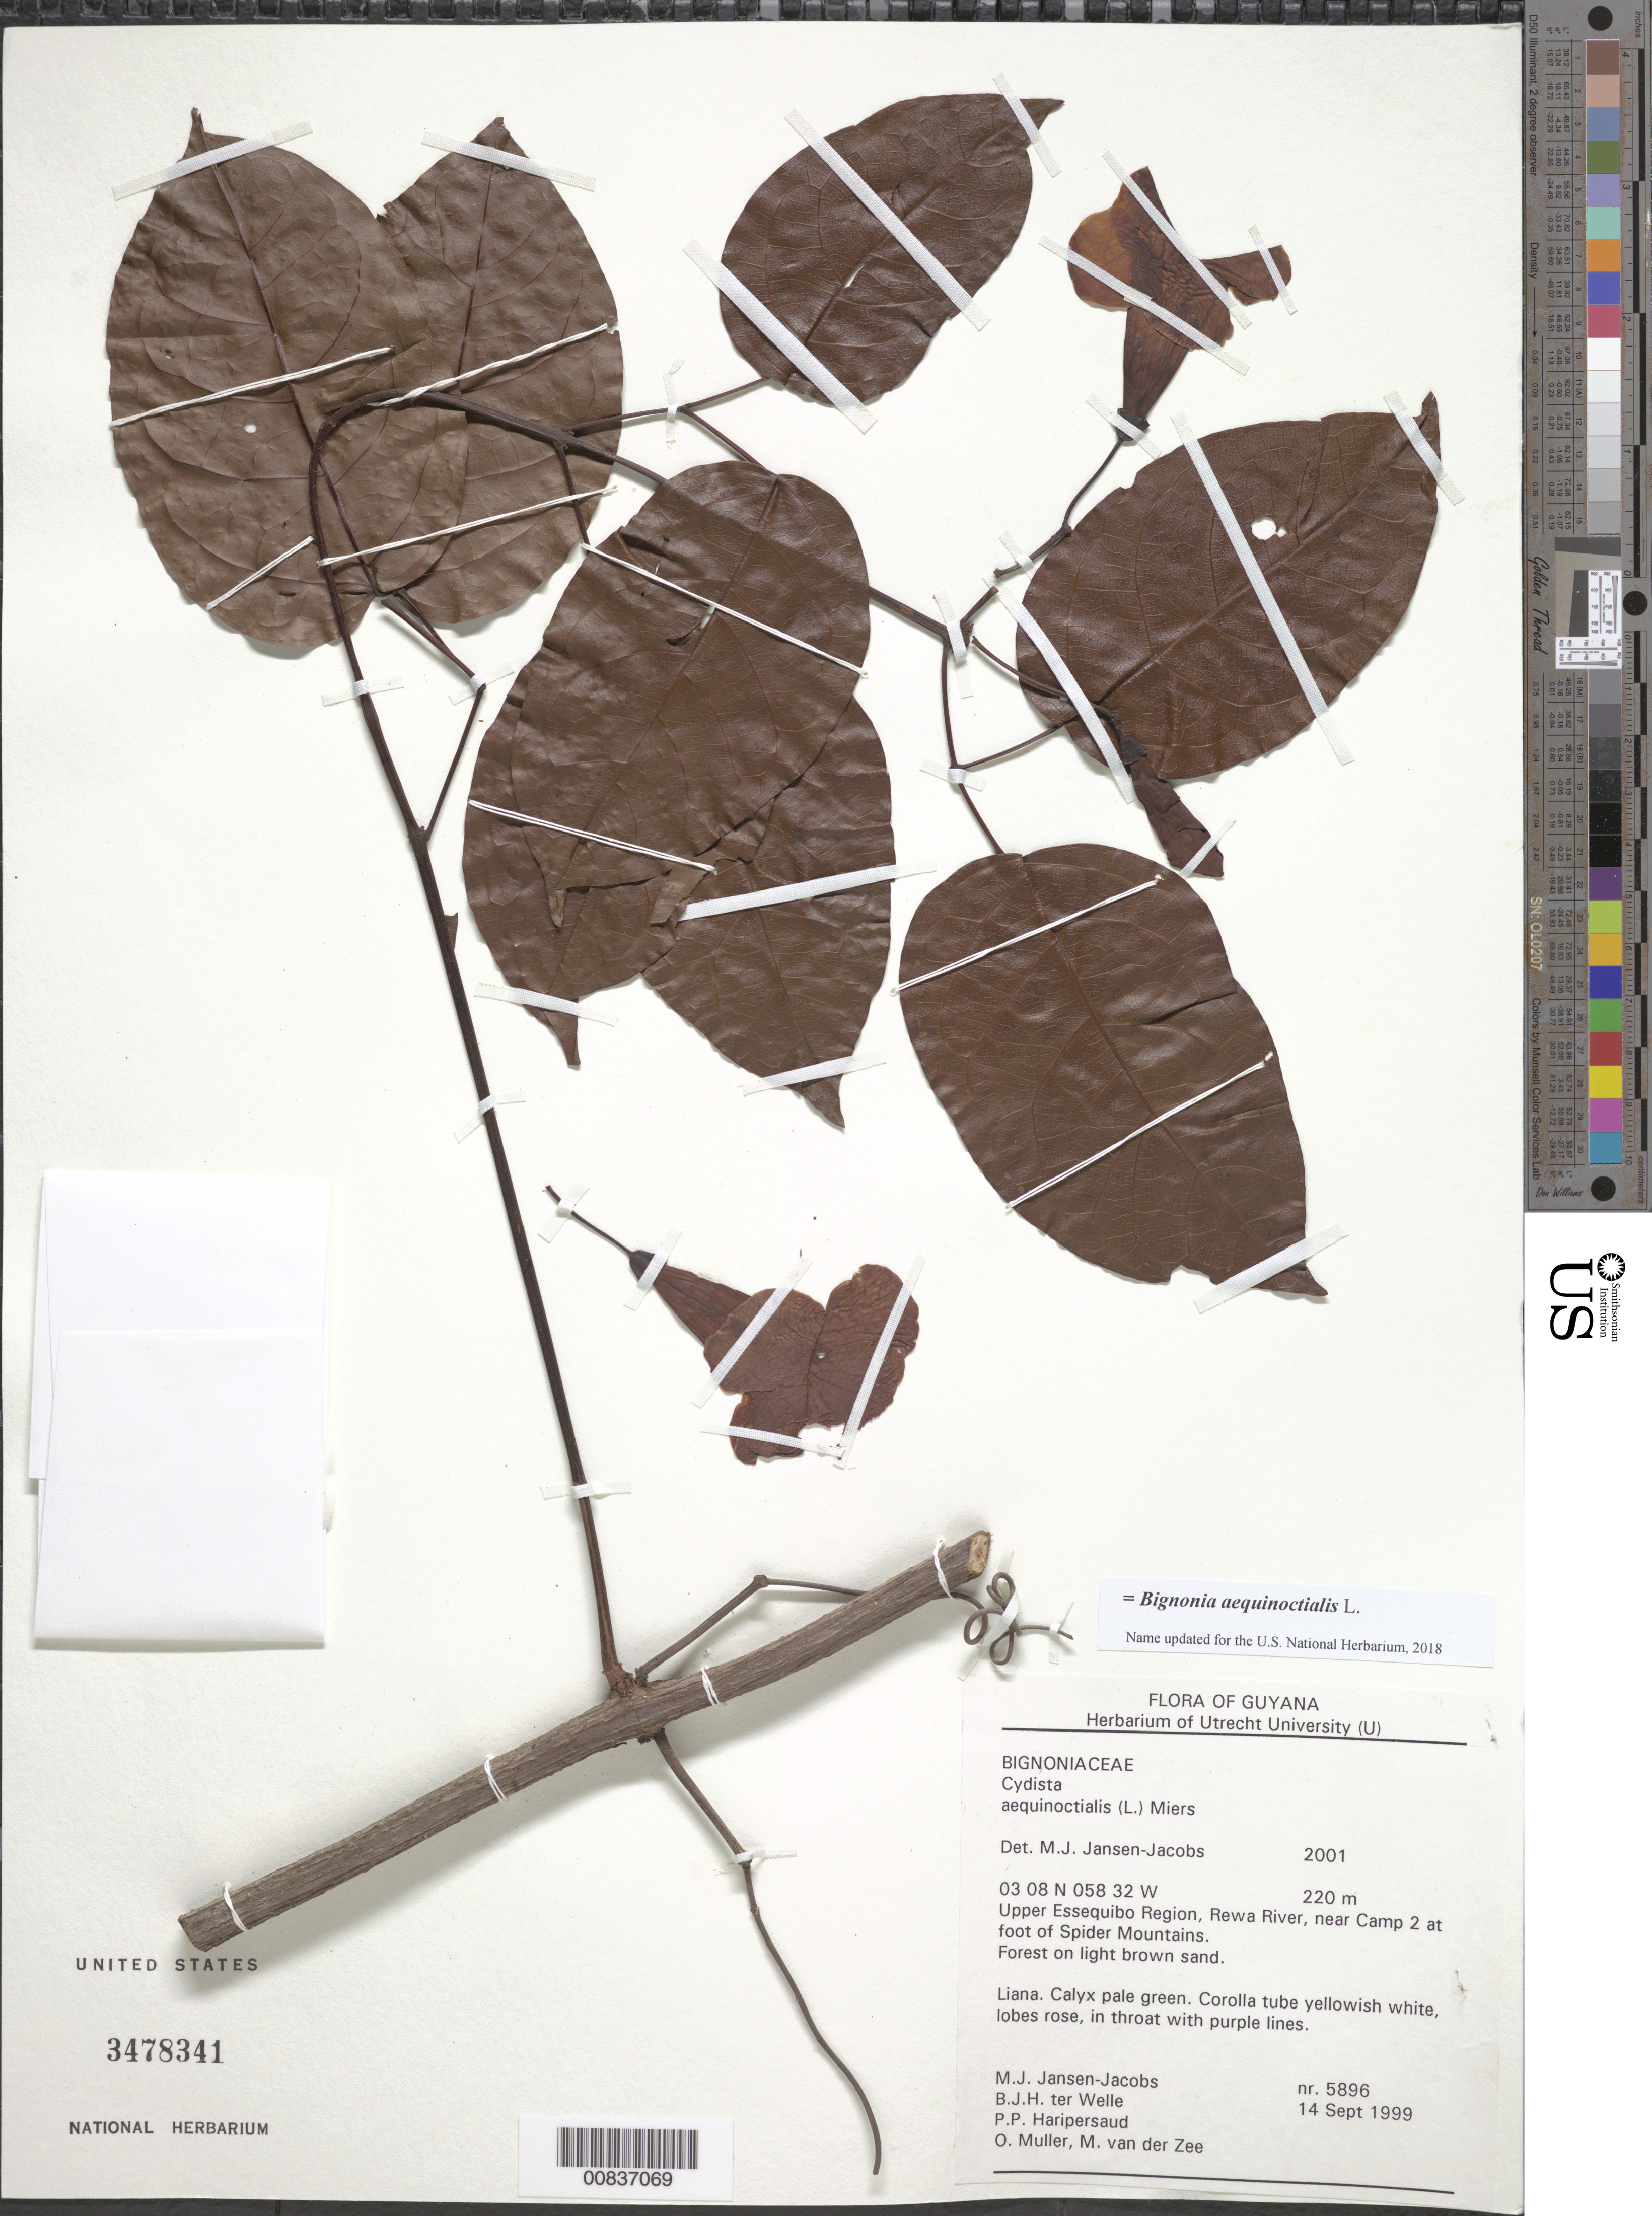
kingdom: Plantae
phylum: Tracheophyta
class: Magnoliopsida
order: Lamiales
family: Bignoniaceae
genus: Bignonia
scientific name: Bignonia aequinoctialis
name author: L.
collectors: M. J. Jansen-Jacobs, B. Welle, P. Haripersaud, O. Muller & M. van der Zee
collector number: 5896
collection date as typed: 14-Sep-99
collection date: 1999-09-14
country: Guyana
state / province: U. Takutu-U. Essequibo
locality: Rewa River, at foot of Spider Mts., near camp 2, Upper Essequibo Region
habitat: Forest on light brown sand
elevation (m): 220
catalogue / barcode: US 3478341